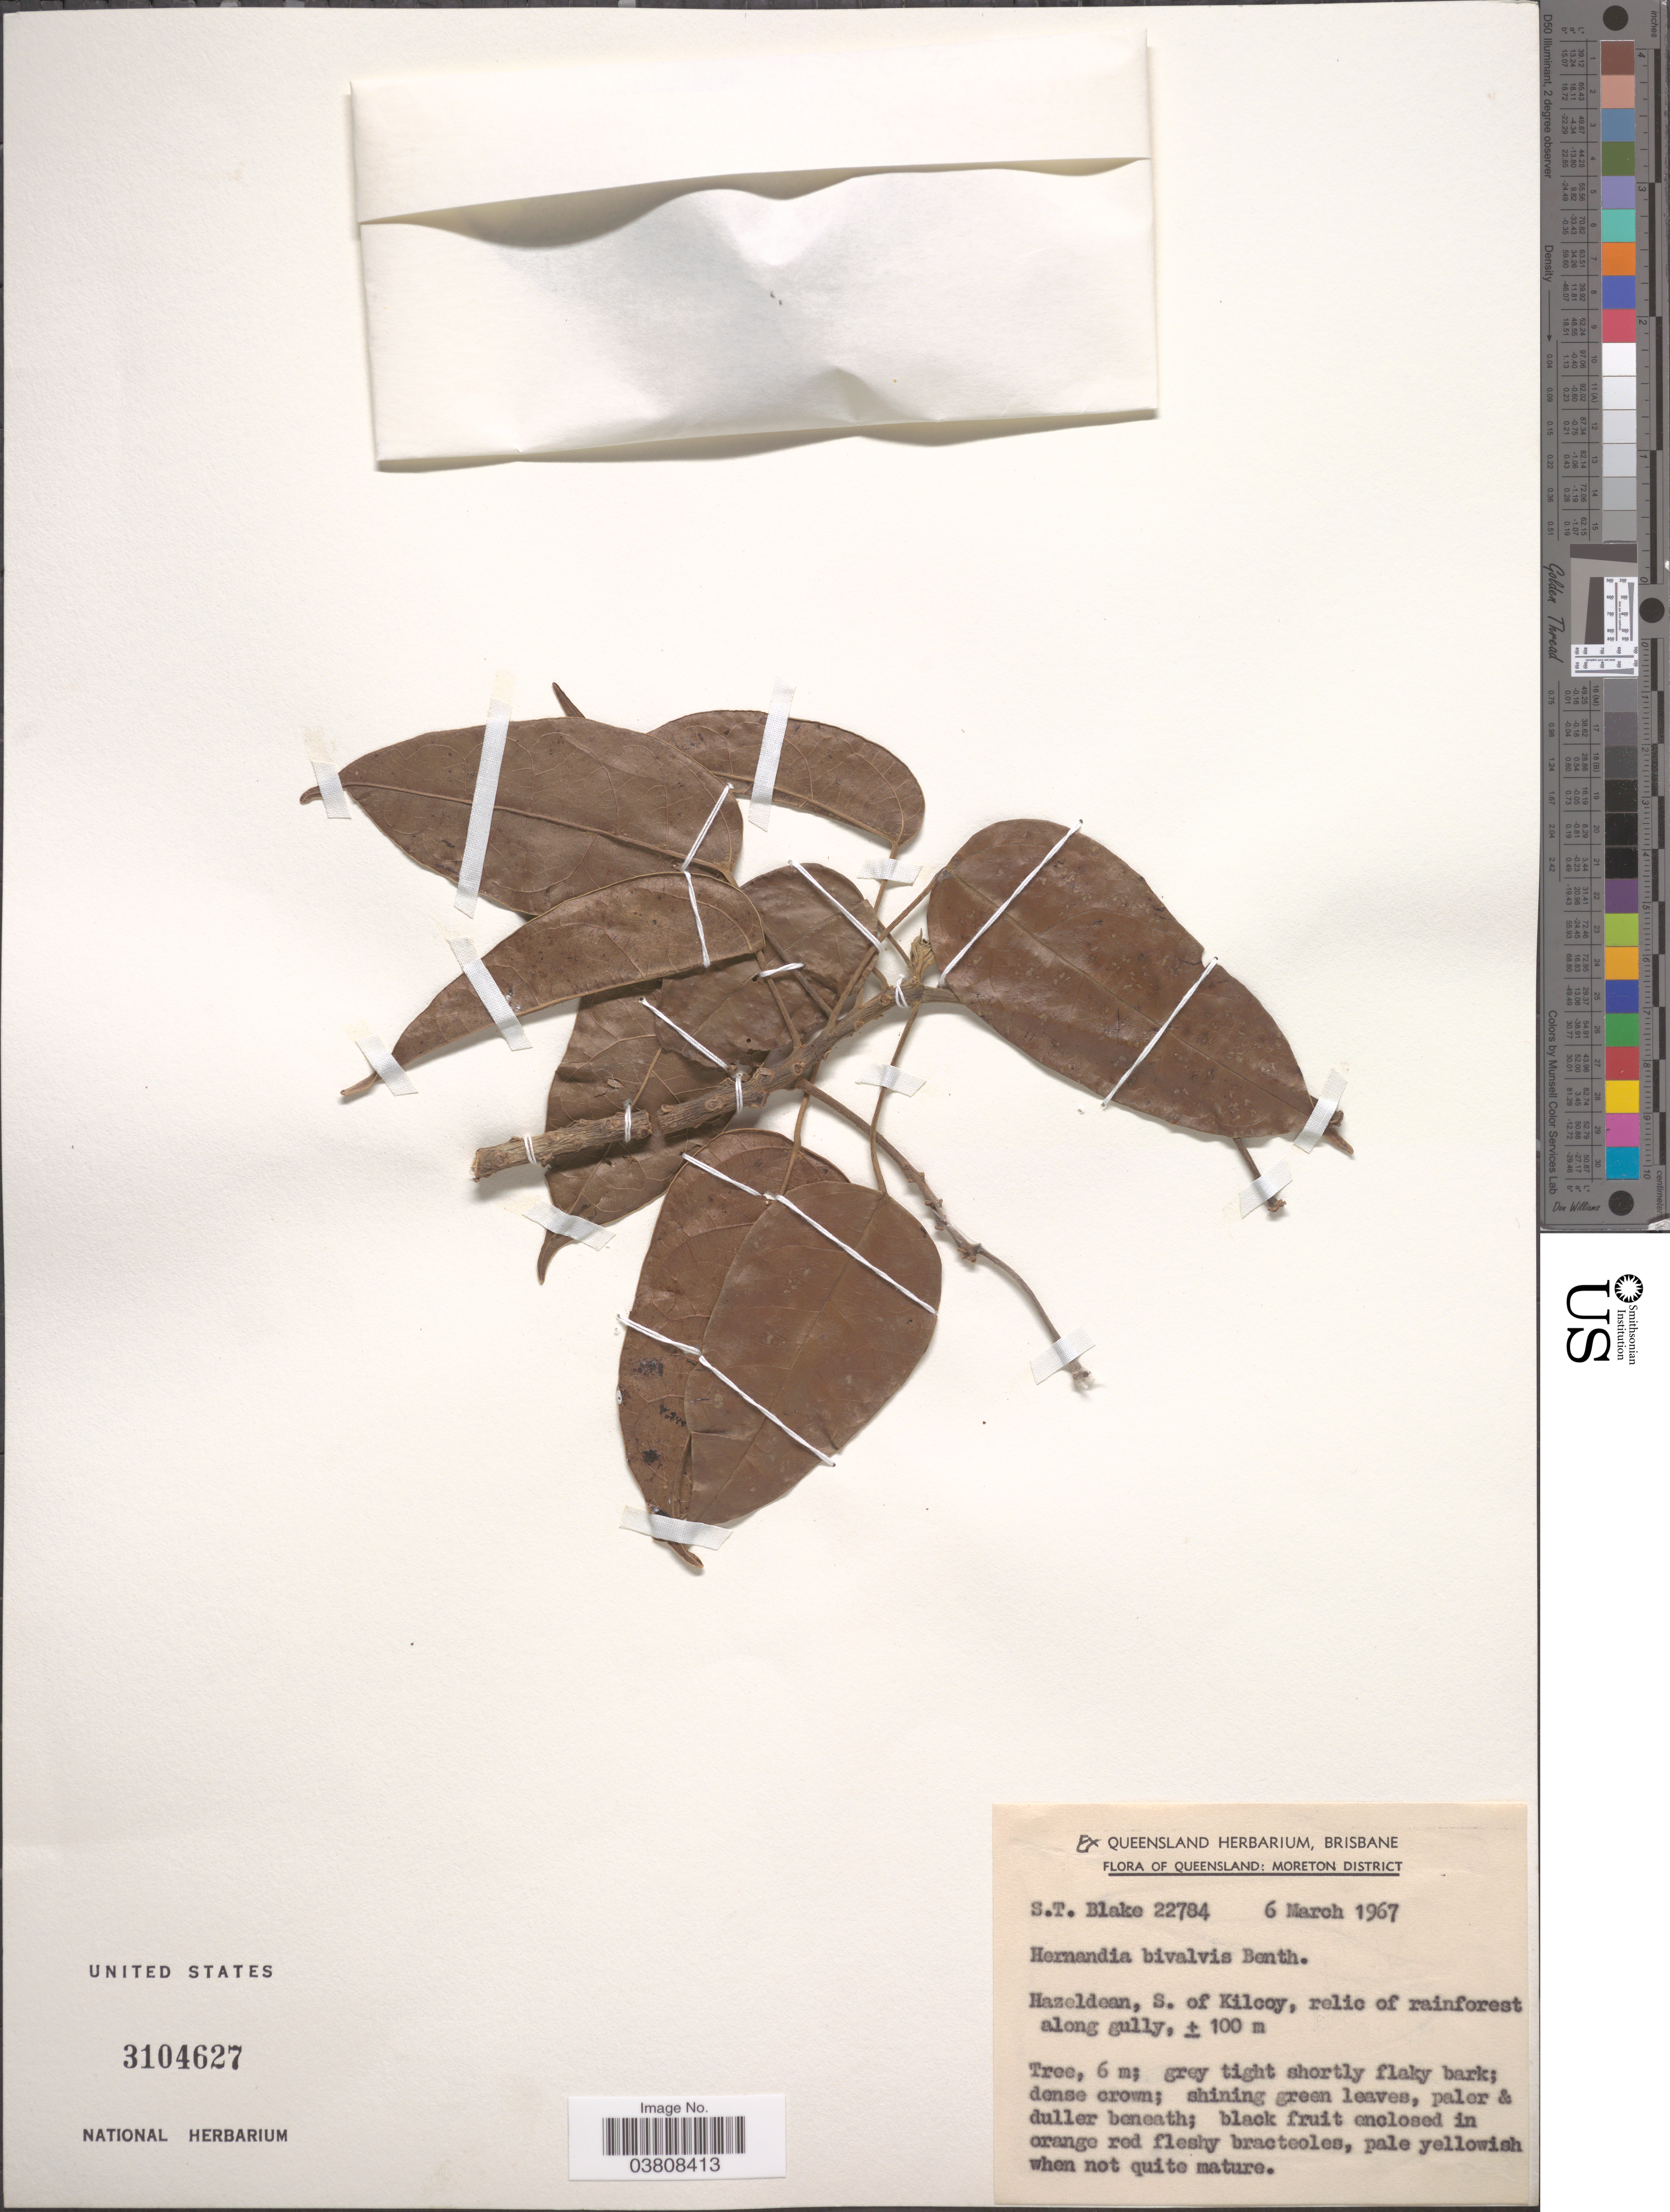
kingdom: Plantae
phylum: Tracheophyta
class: Magnoliopsida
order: Laurales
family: Hernandiaceae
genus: Hernandia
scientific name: Hernandia albiflora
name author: (C.T. White) Kubitzki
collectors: S. T. Blake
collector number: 22784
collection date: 1967-03-06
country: Australia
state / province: Queensland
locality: Moreton District. Hazeldean, S. of Kilcoy, relic of rainforest along gully.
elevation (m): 100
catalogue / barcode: US 3104627